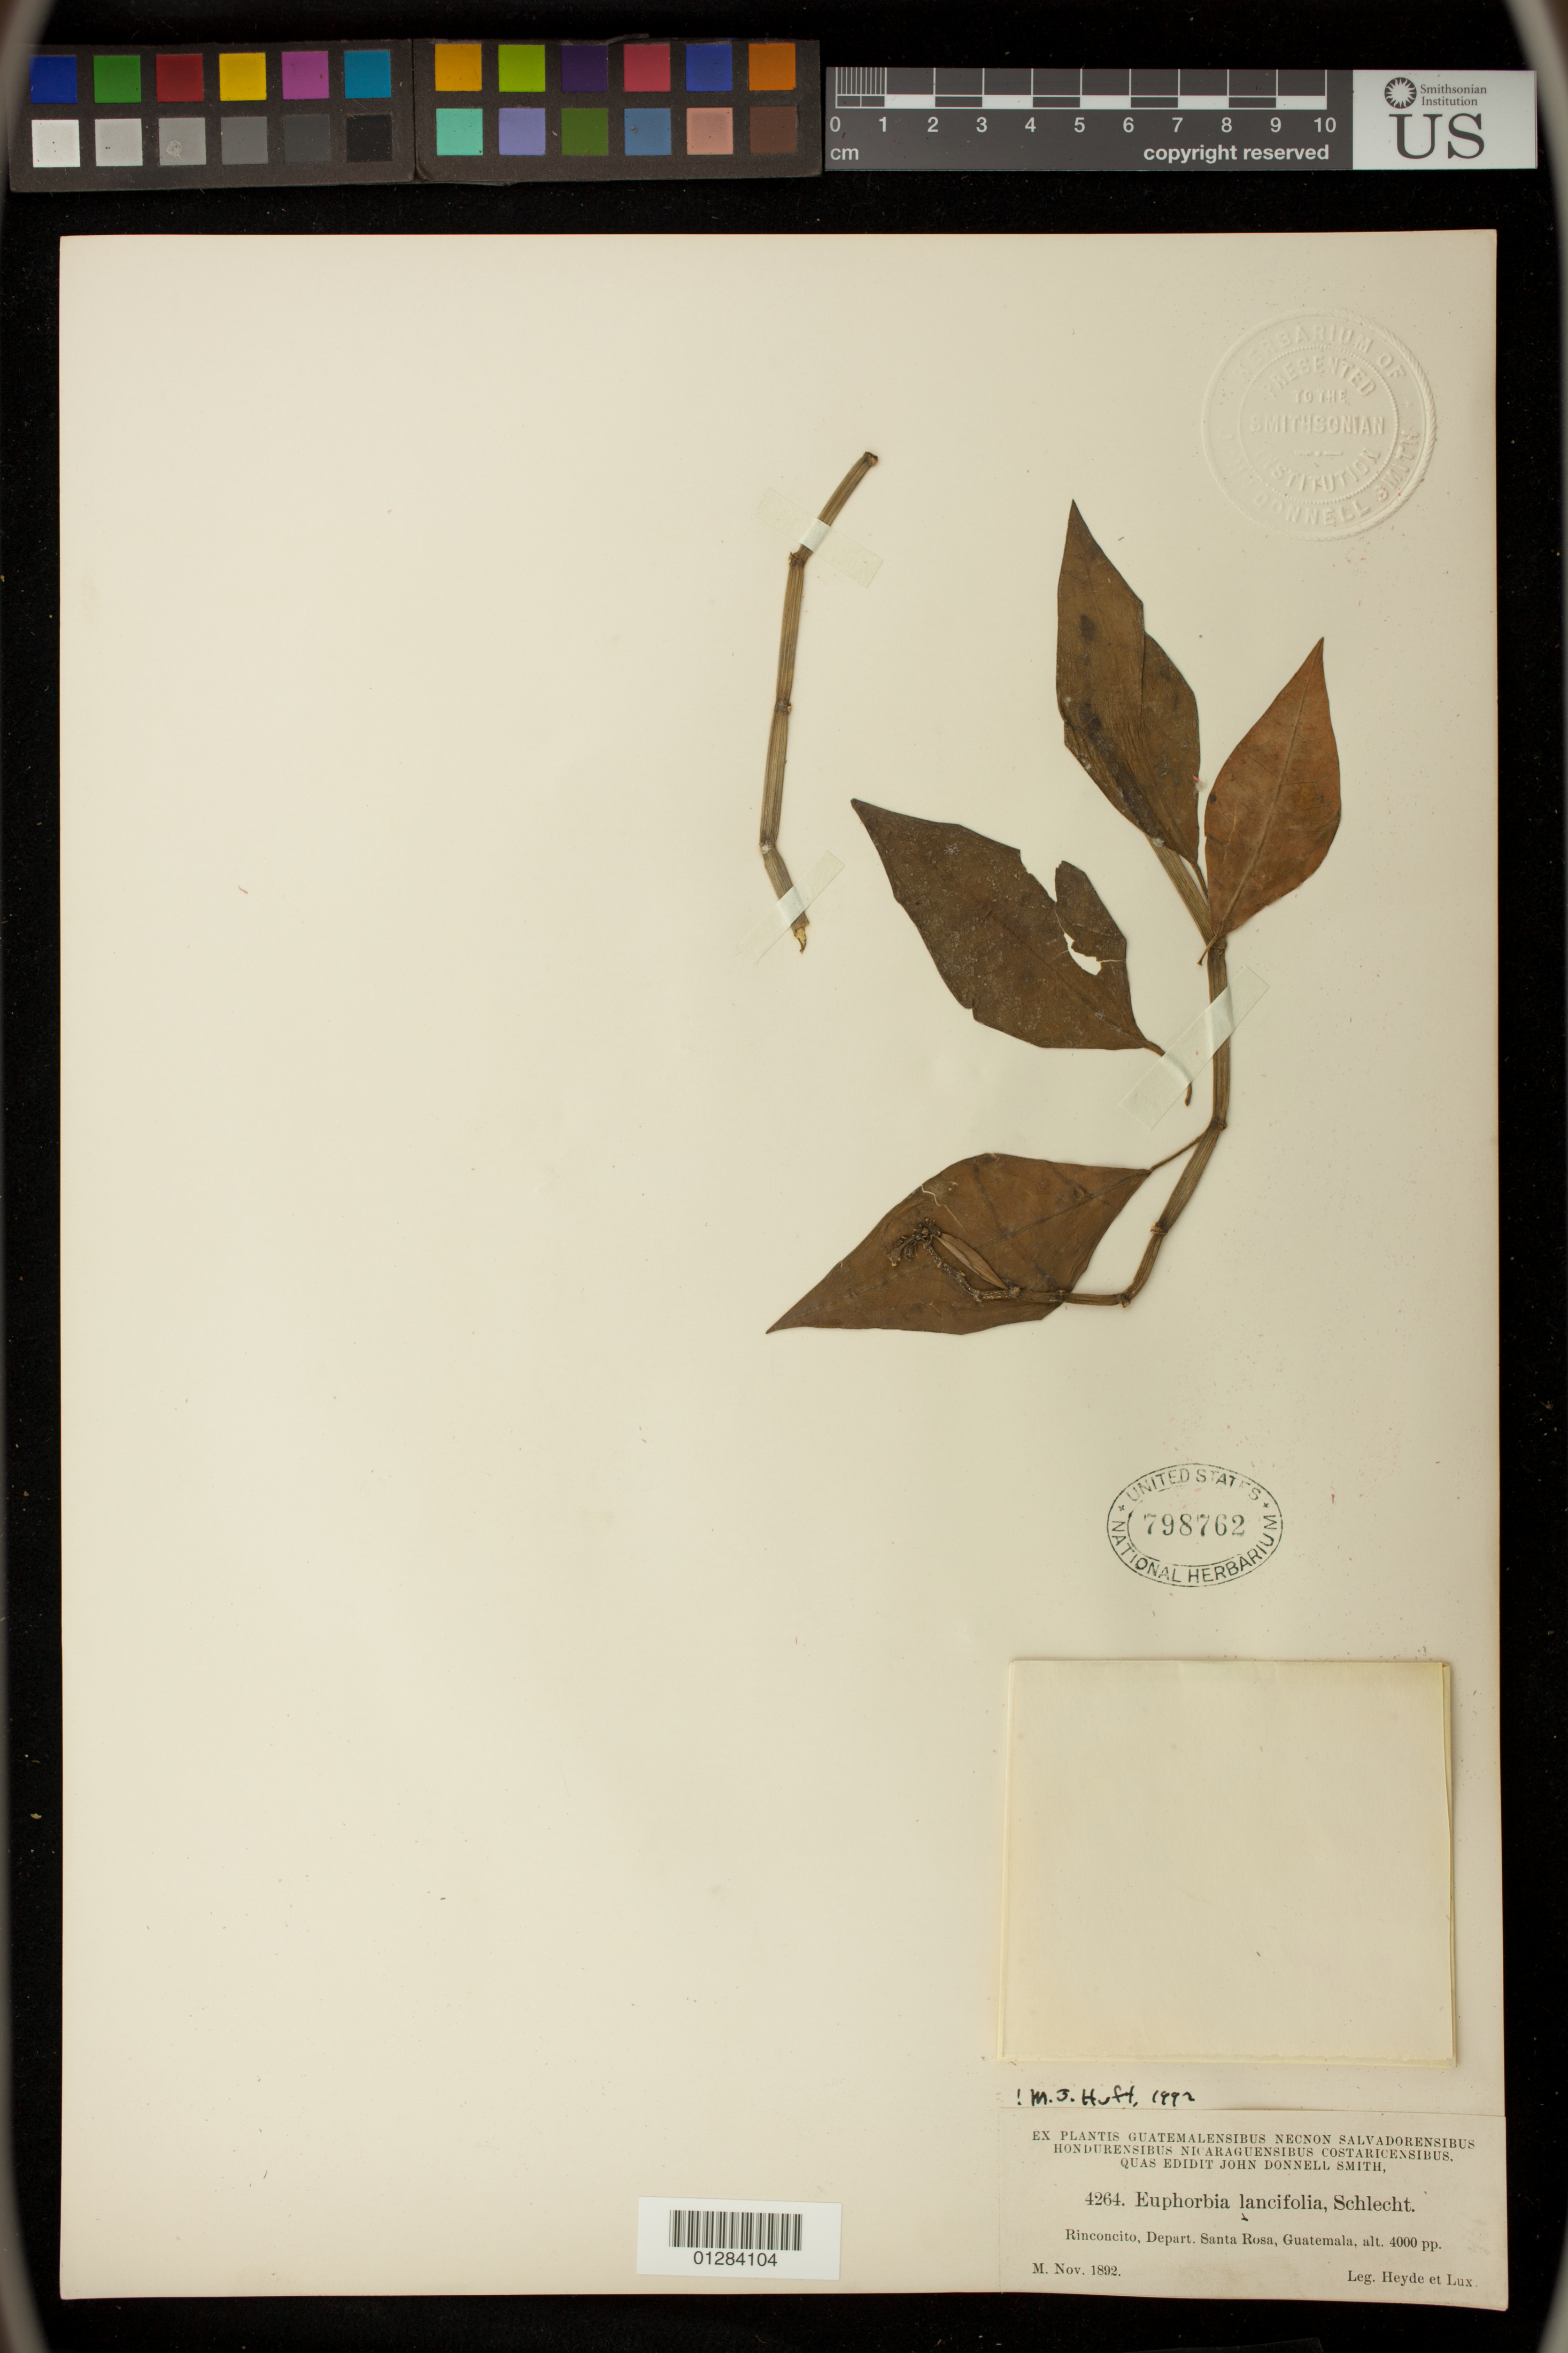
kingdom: Plantae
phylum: Tracheophyta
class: Magnoliopsida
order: Malpighiales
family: Euphorbiaceae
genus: Euphorbia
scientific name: Euphorbia lancifolia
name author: Schltdl.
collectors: Lux & Heyde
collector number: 4264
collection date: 1892-11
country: Guatemala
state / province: Santa Rosa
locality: Rinconcito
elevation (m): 4000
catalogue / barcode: US 798762